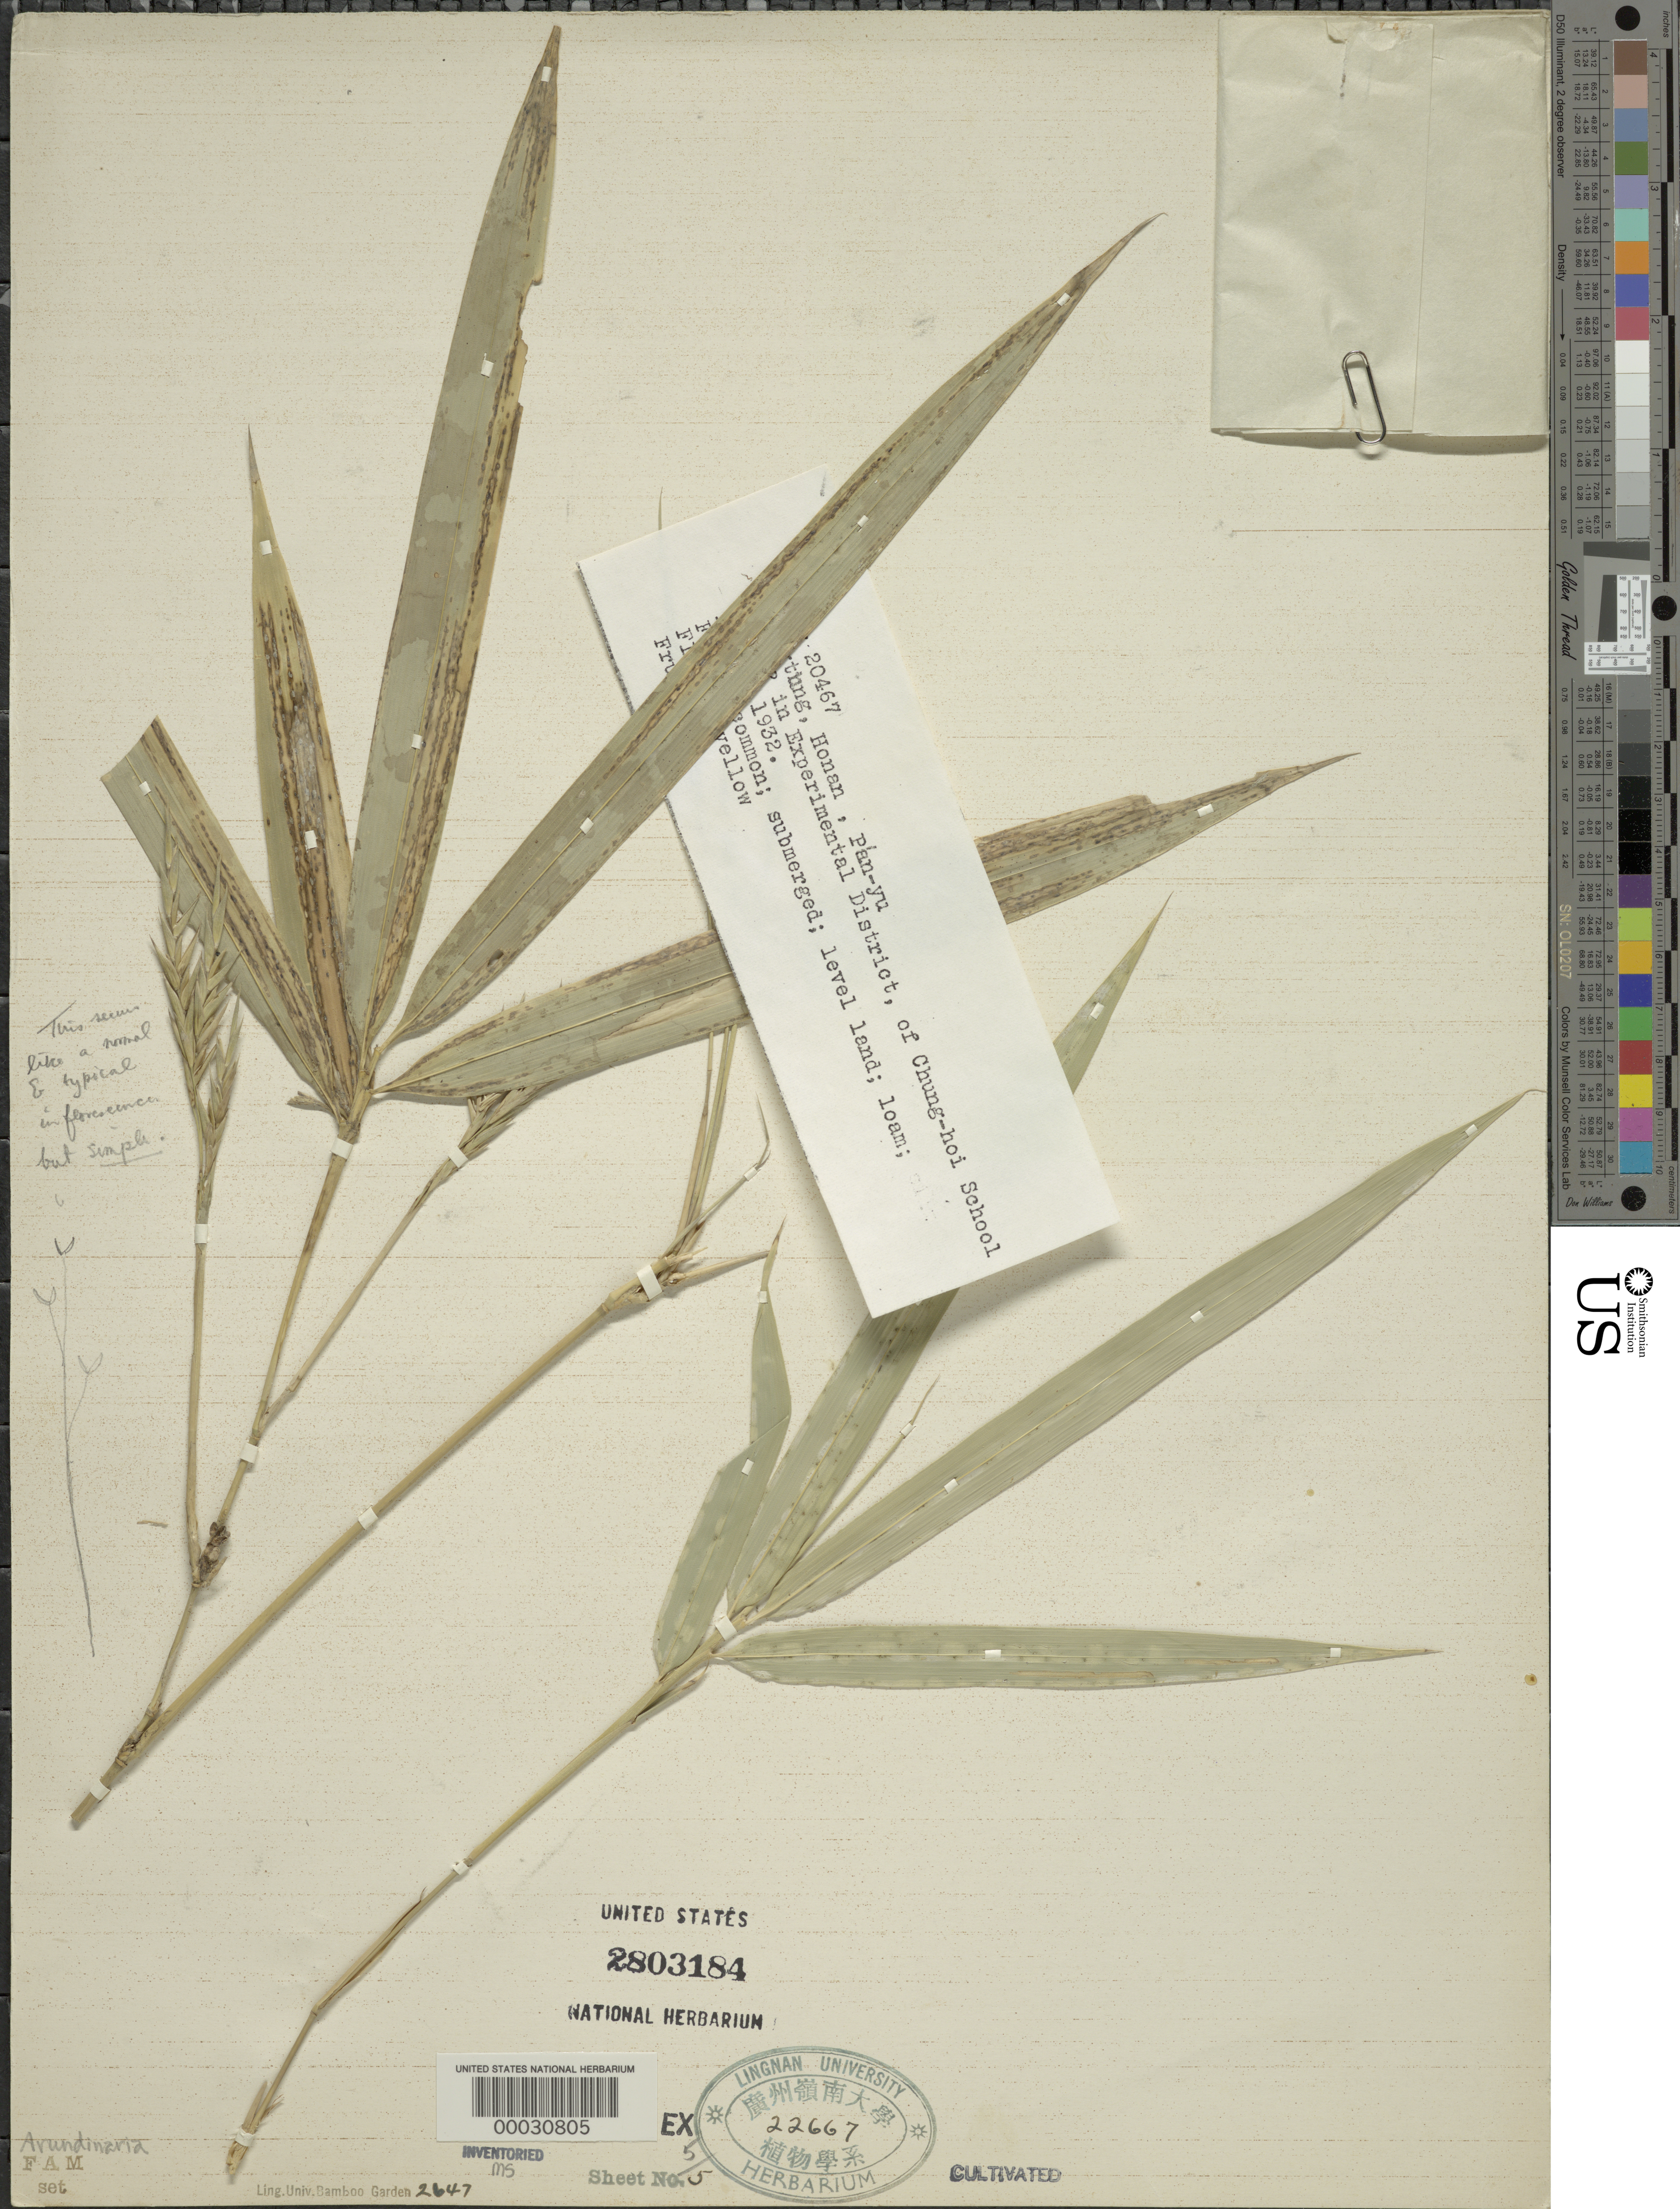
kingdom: Plantae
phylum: Tracheophyta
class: Liliopsida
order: Poales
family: Poaceae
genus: Arundinaria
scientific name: Arundinaria sp.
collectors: H. L. Fung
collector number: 20442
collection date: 1932-04-01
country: China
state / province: Guangdong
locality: Grown in Lingnan University Bamboo Garden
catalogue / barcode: US 2803184